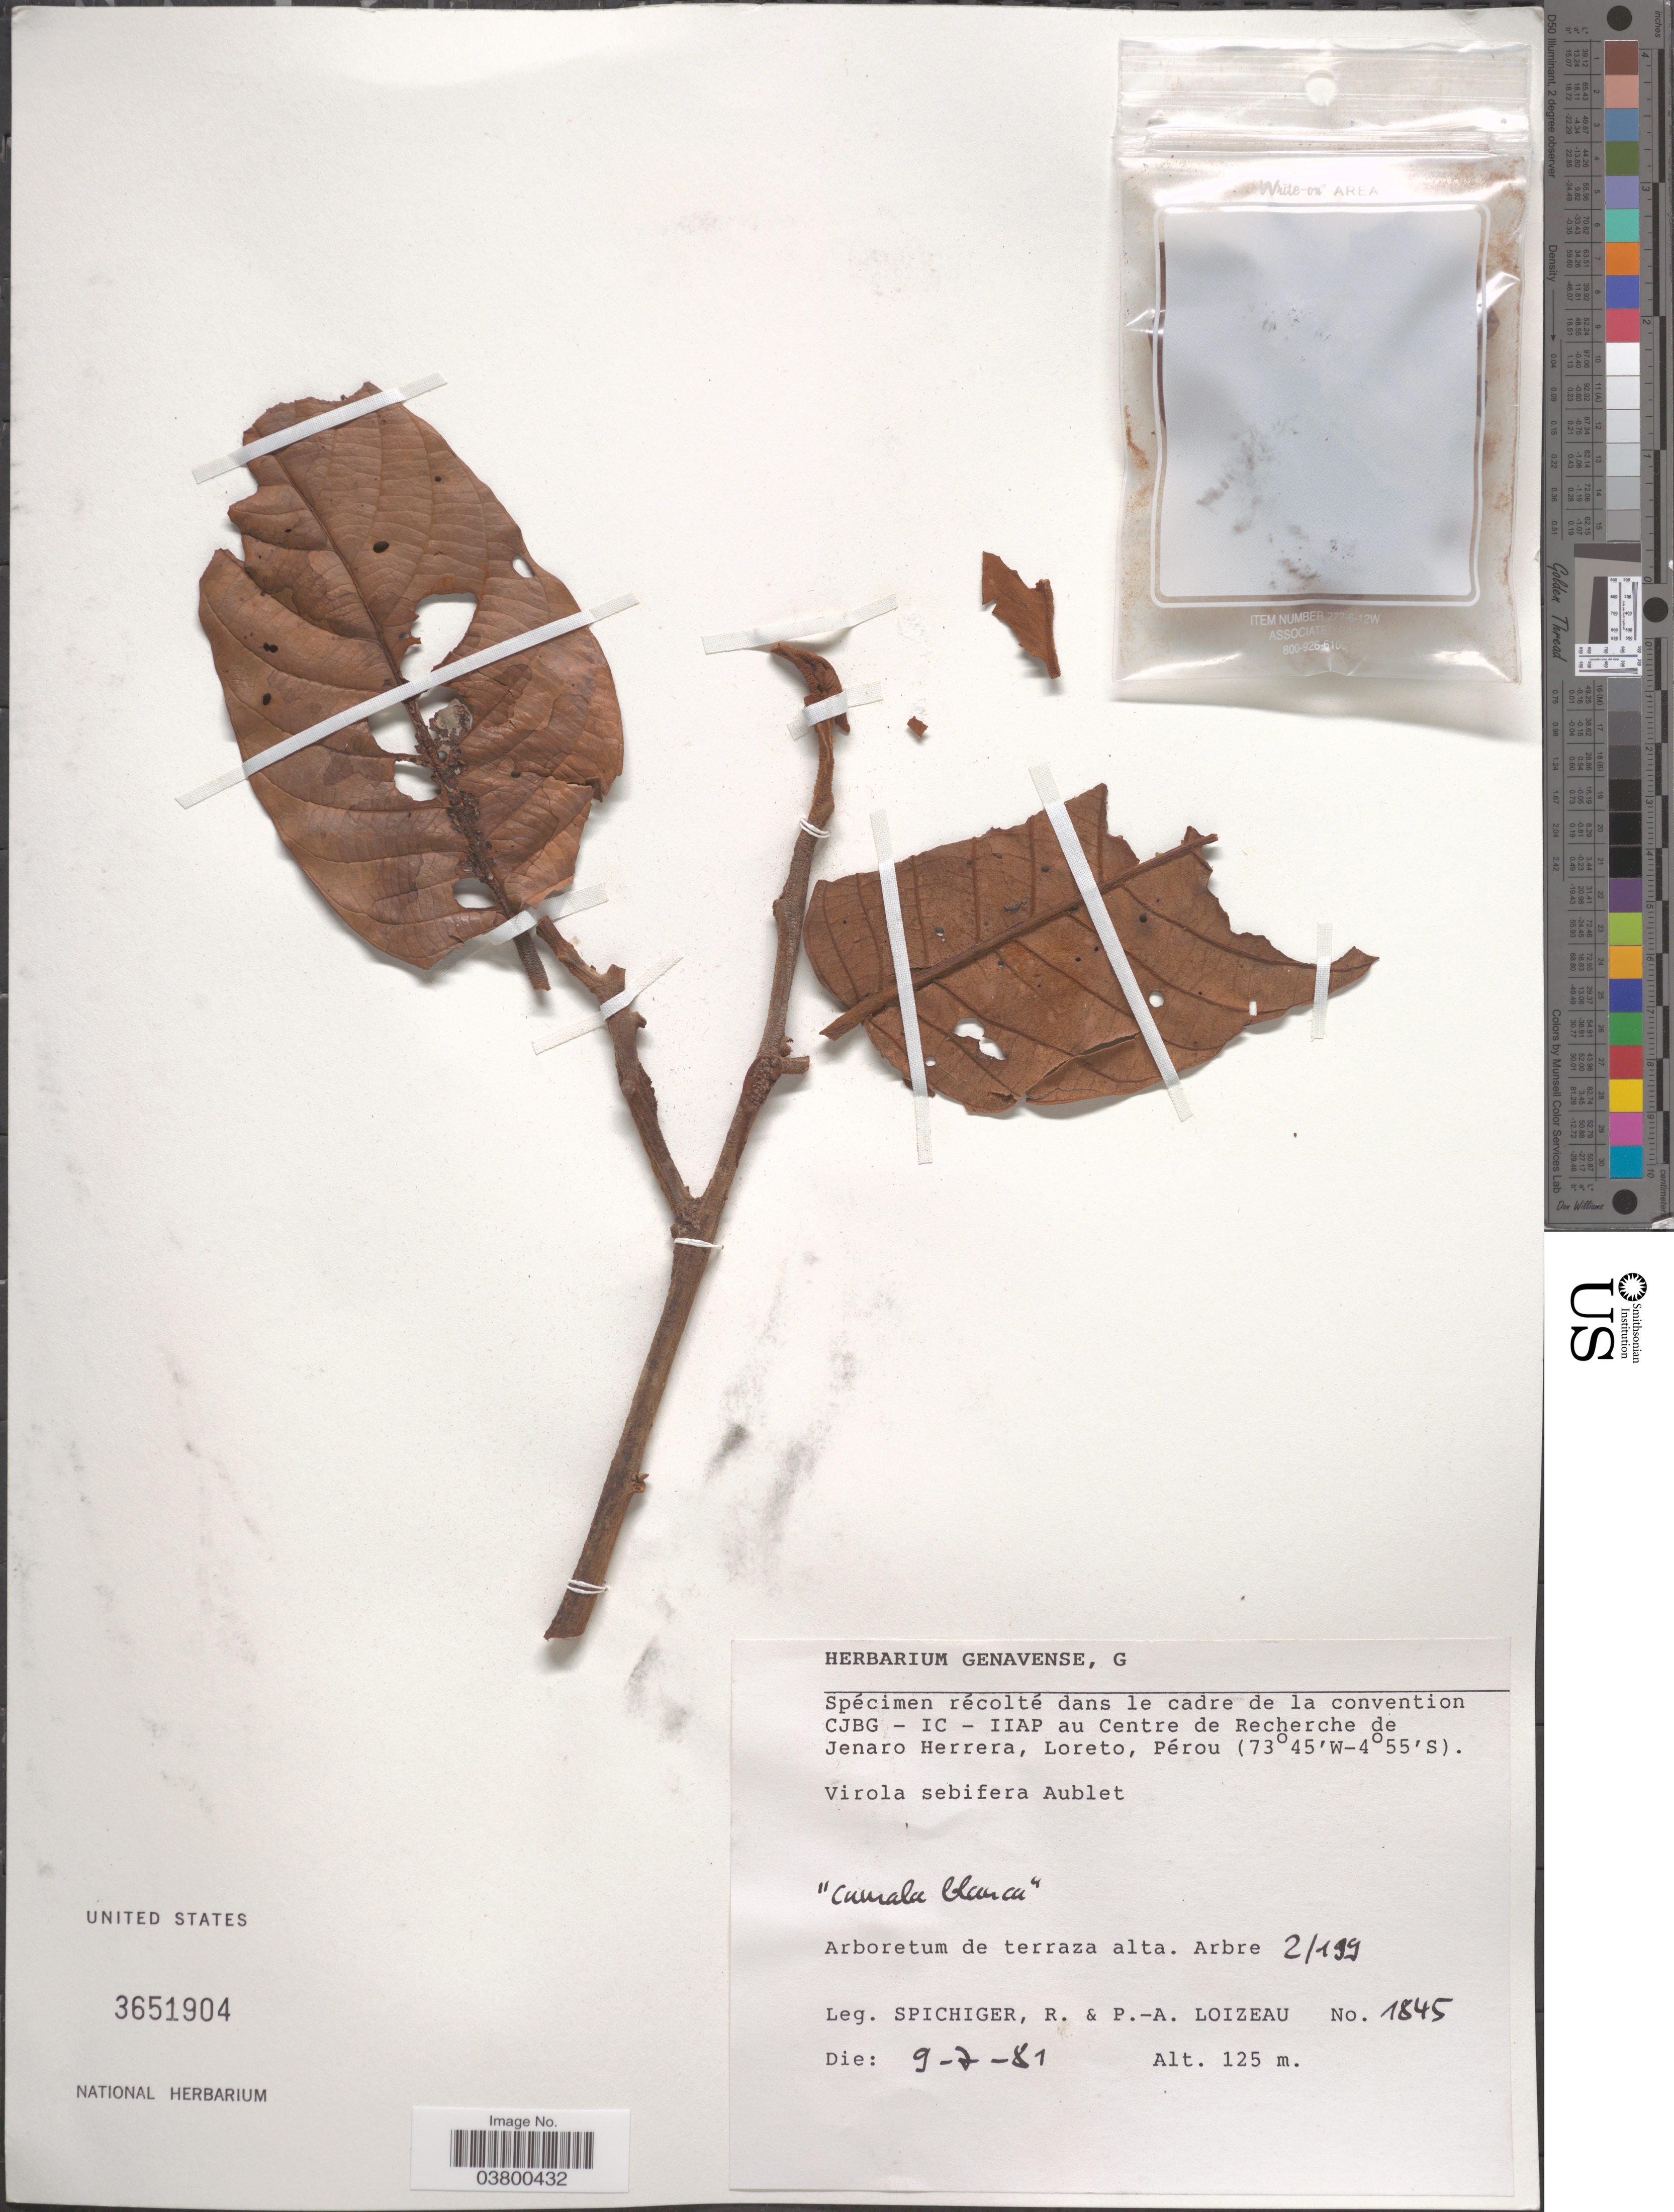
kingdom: Plantae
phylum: Tracheophyta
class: Magnoliopsida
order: Magnoliales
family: Myristicaceae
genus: Virola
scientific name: Virola sebifera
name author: Aubl.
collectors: R. Spichiger & P. Loizeau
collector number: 1845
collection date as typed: Transcribed d/m/y: 9/7/81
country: Peru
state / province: Loreto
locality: Arboretum de terraza alta, Centre de Recherche de Jenaro Herrera, Loreto, Pérou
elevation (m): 125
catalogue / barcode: US 3651904